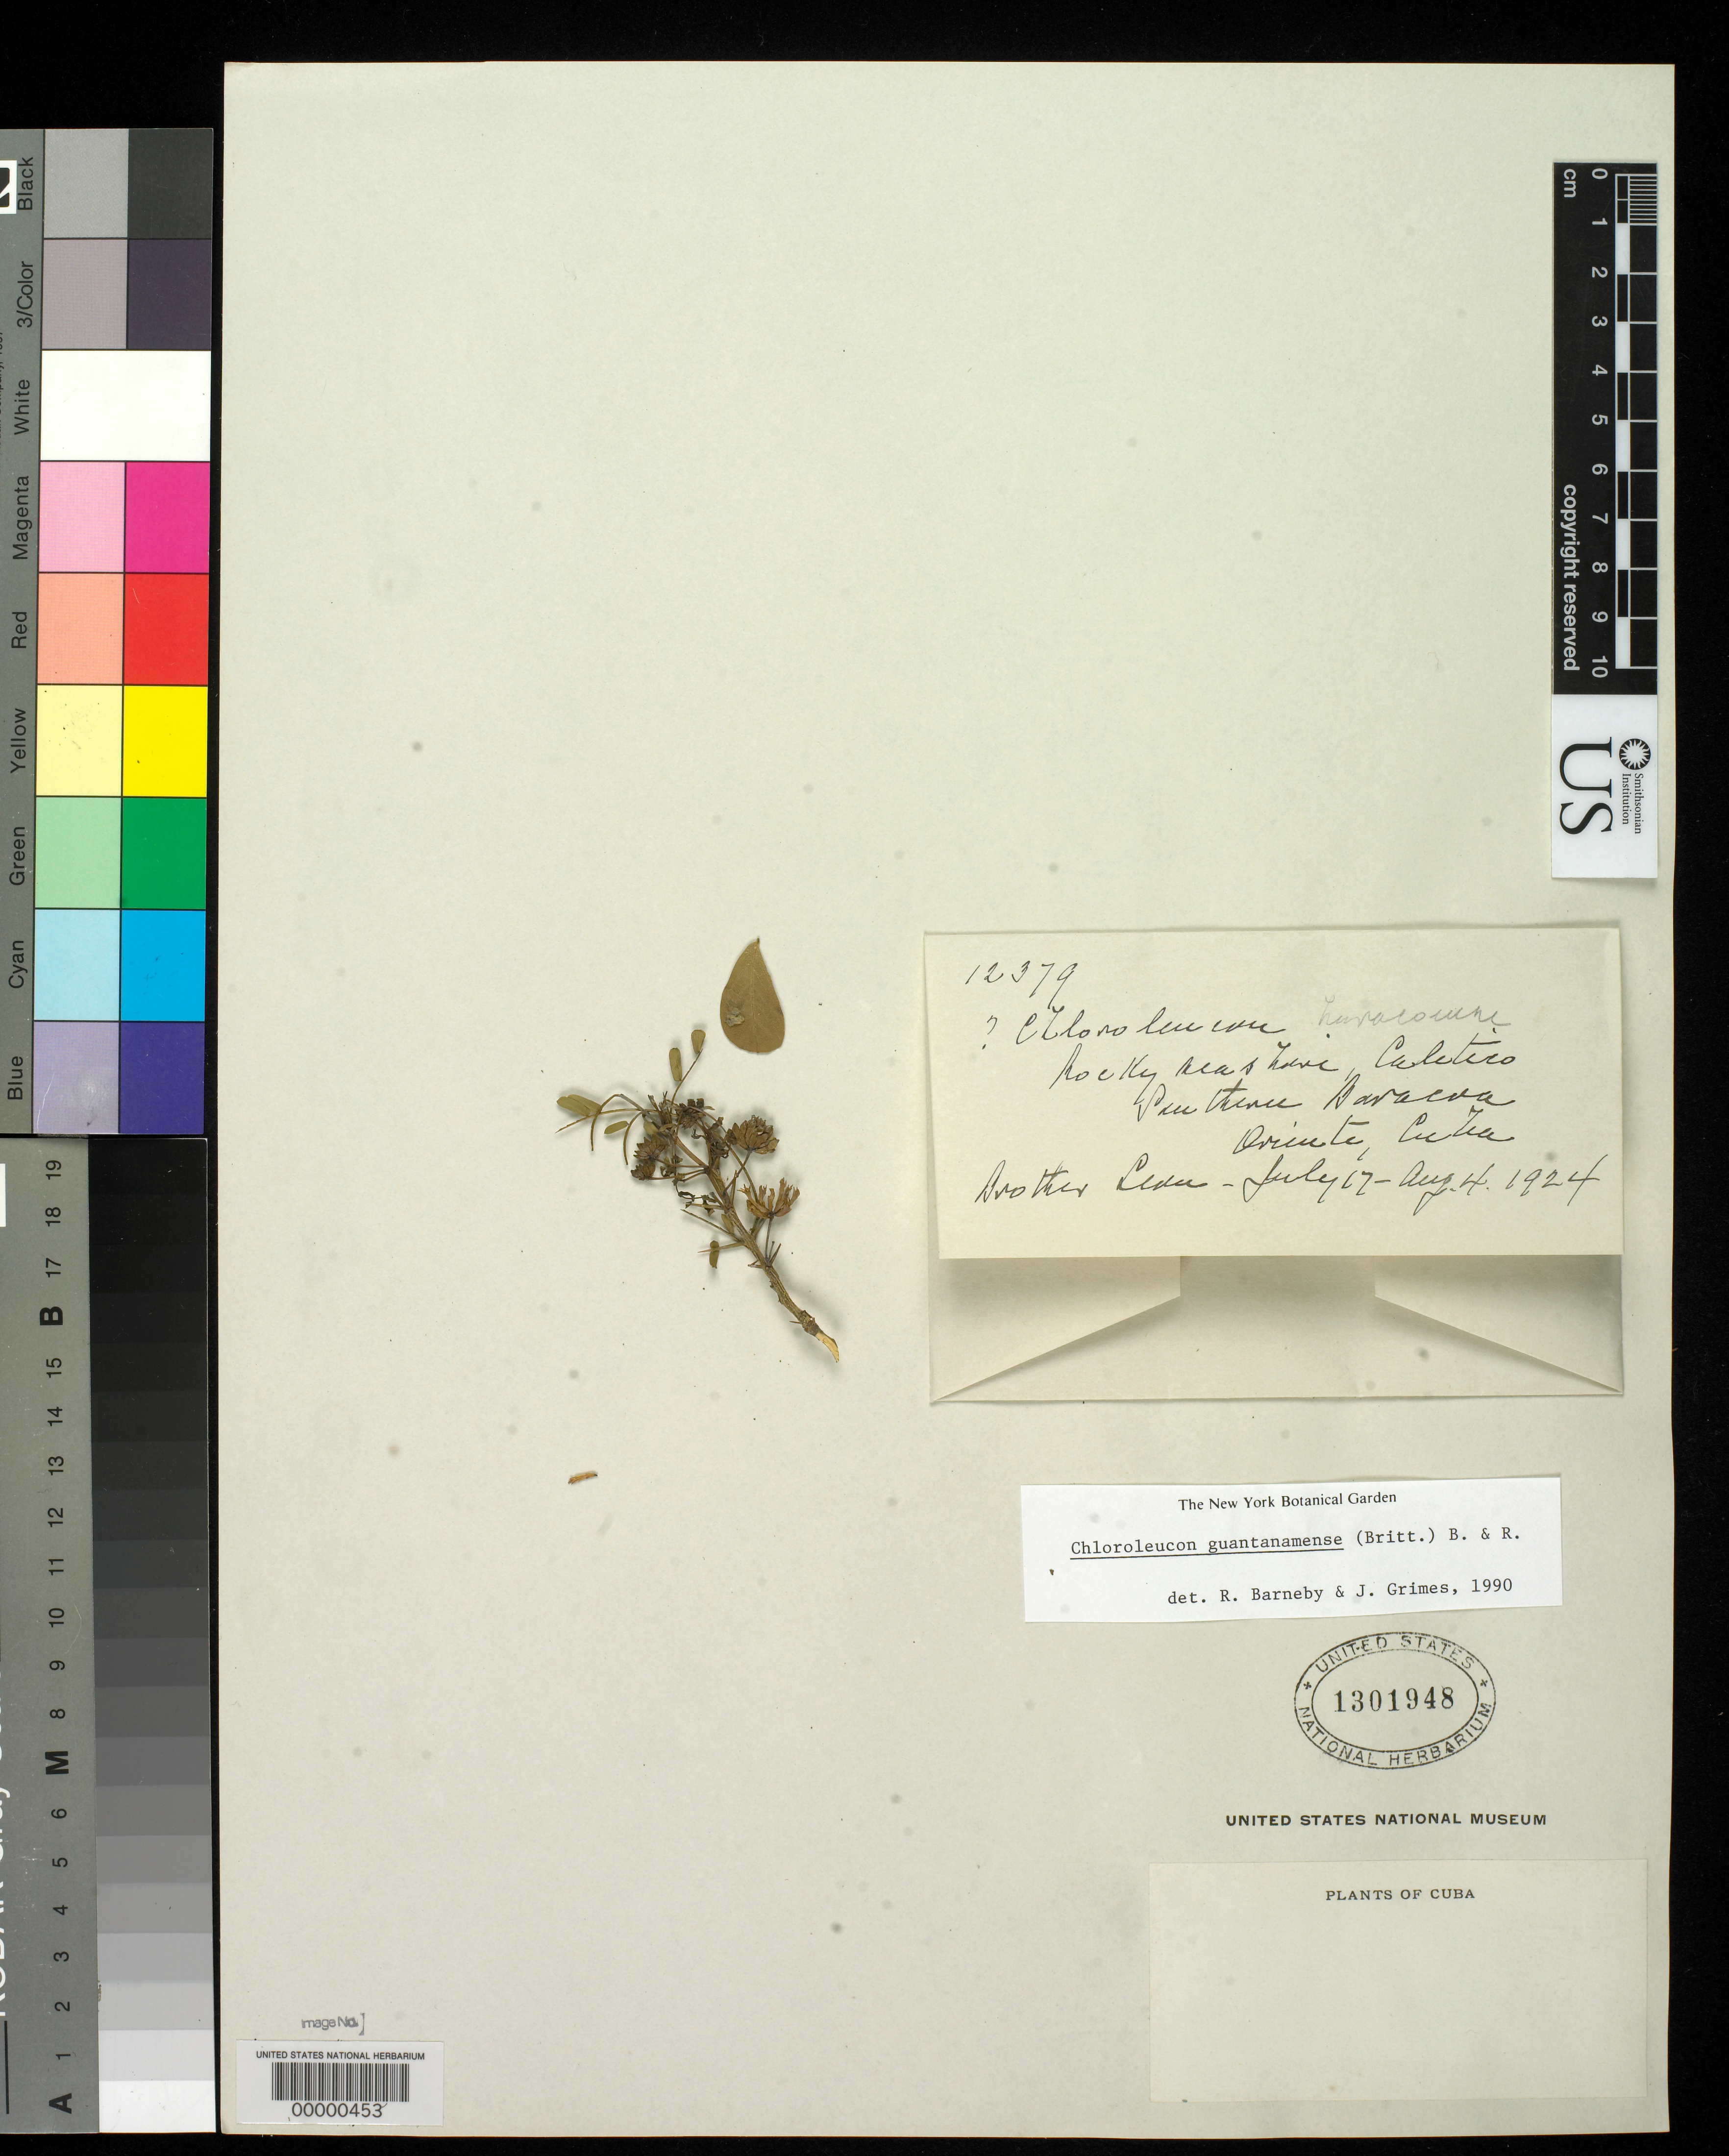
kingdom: Plantae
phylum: Tracheophyta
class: Magnoliopsida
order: Fabales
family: Fabaceae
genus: Chloroleucon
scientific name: Chloroleucon baracoense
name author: Britton & Rose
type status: Type Fragment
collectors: Bro. León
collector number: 12379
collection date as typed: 17 Jul 1924 to 04 Aug 1924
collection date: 1924-07-17/1924-08-04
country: Cuba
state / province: Oriente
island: Greater Antilles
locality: Baracua, Caletico.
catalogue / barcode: US 1301948